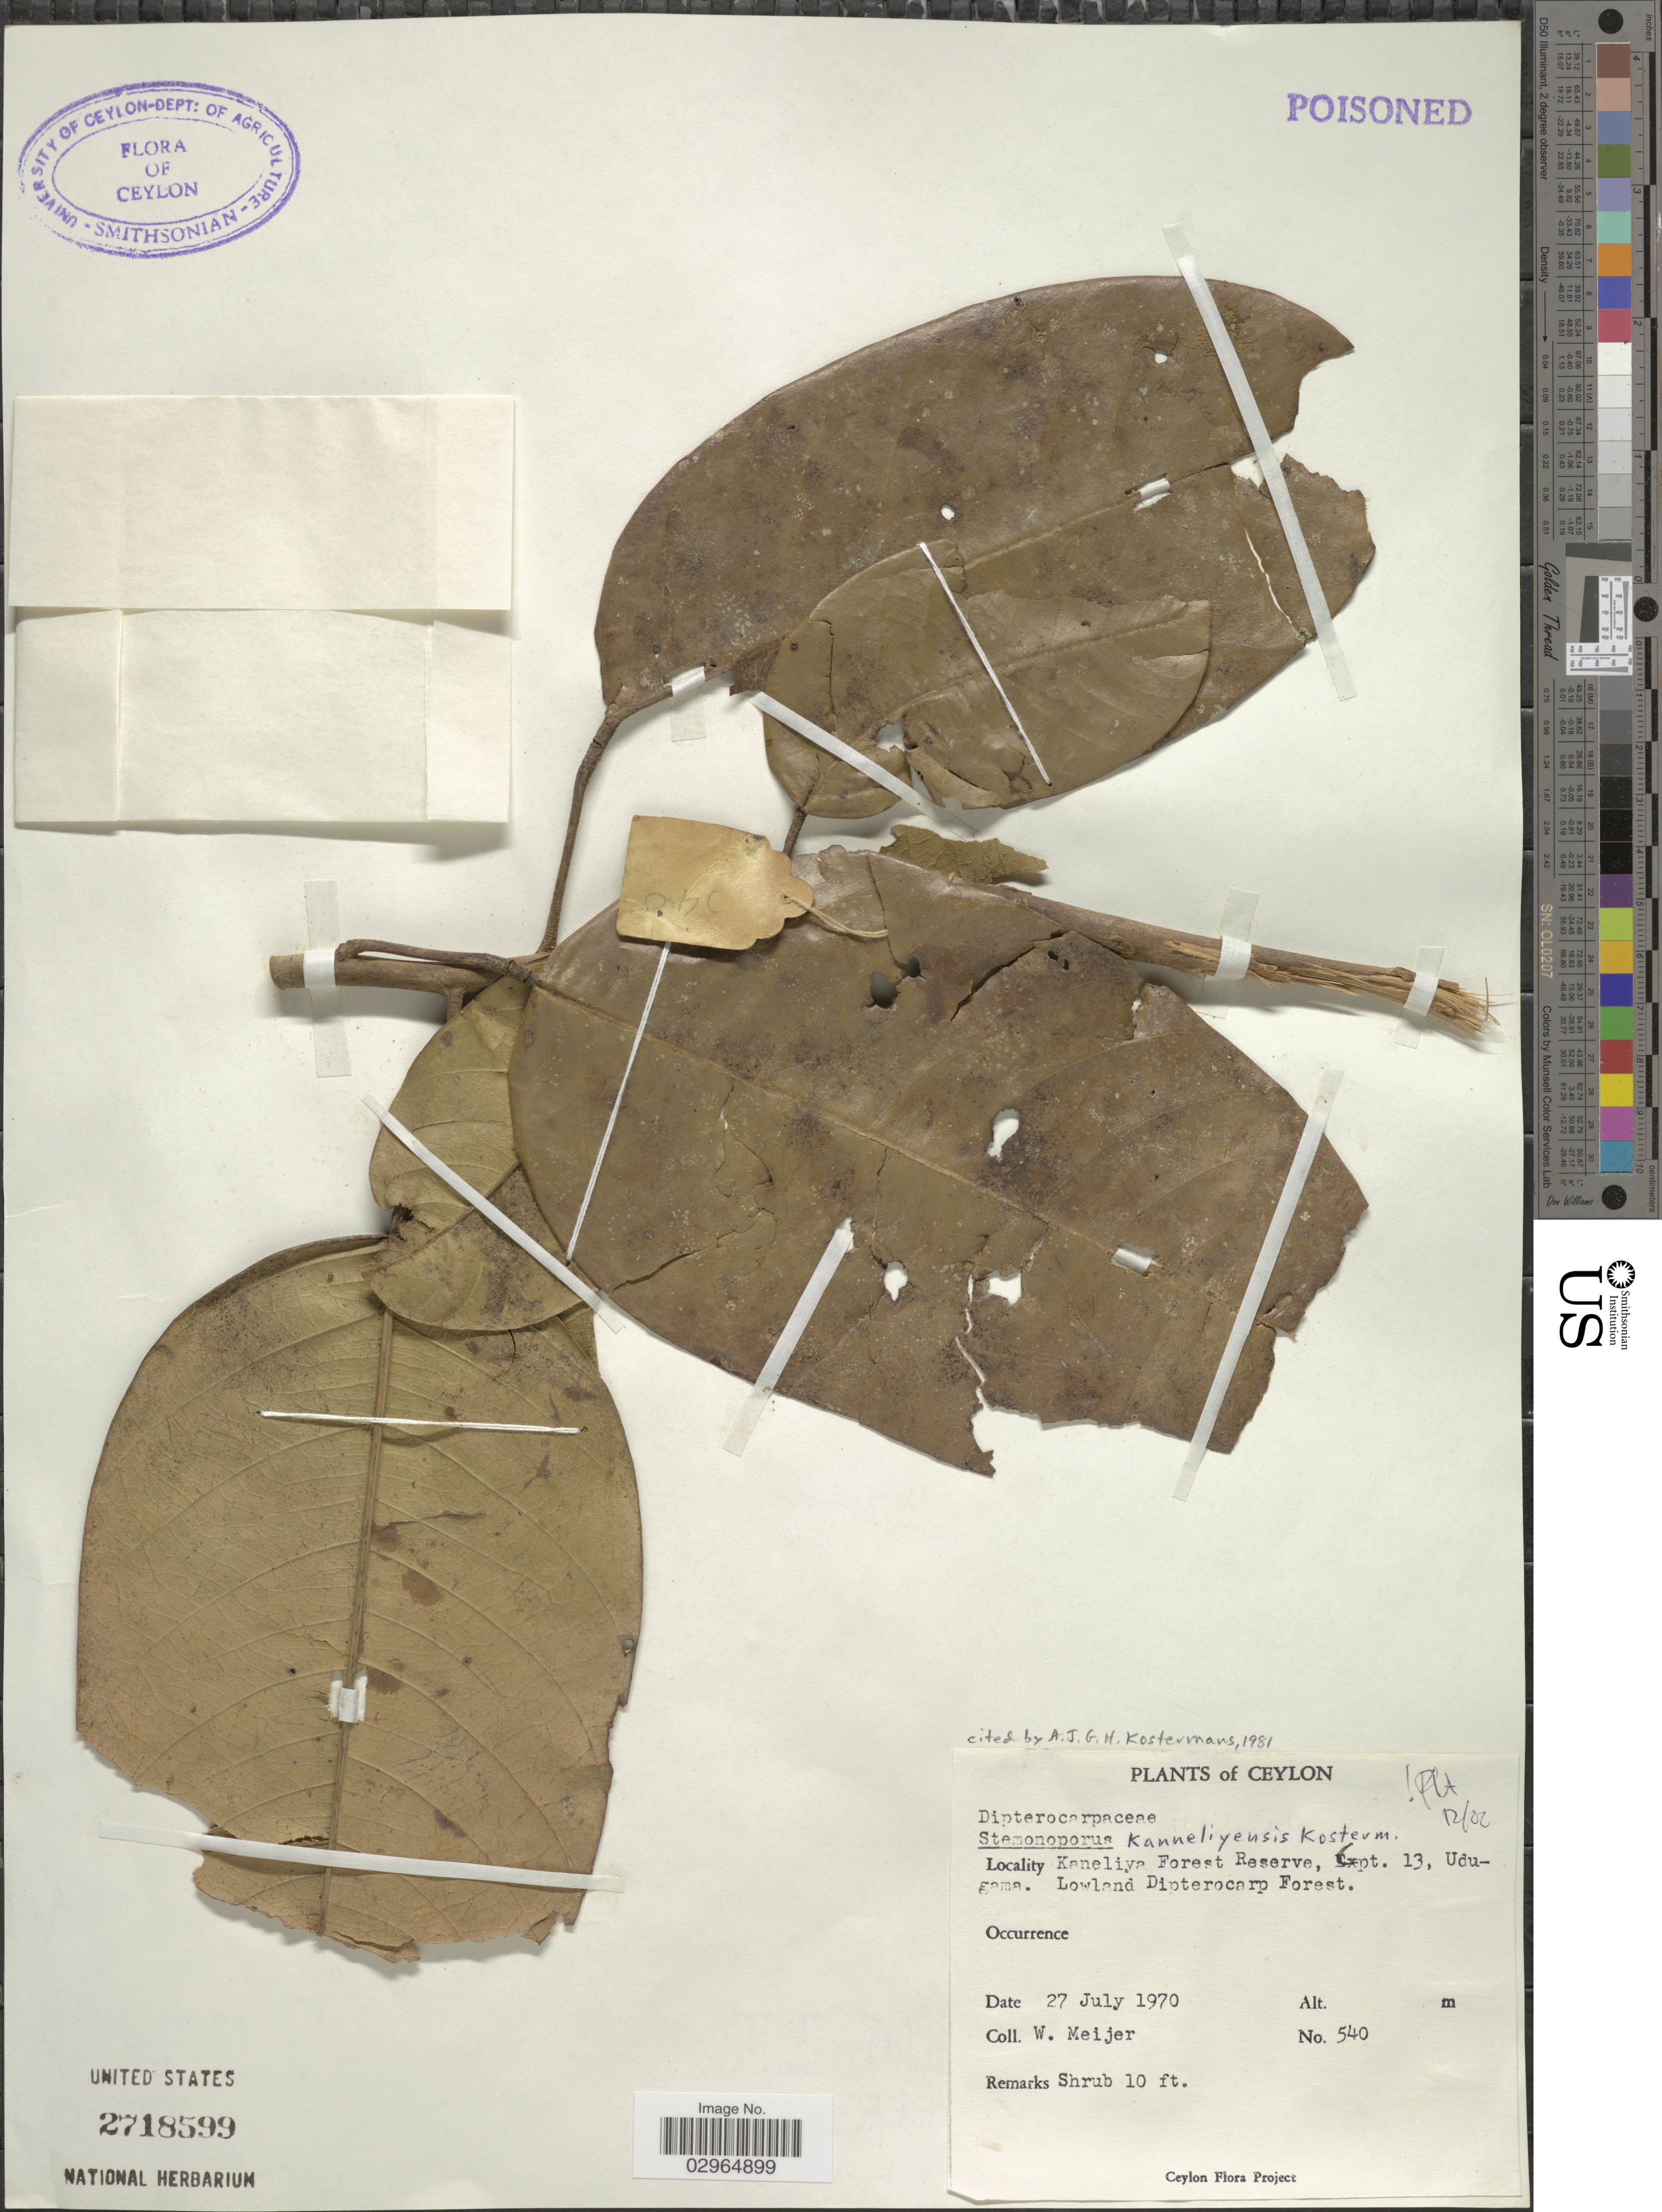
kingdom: Plantae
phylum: Tracheophyta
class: Magnoliopsida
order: Malvales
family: Dipterocarpaceae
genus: Stemonoporus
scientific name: Stemonoporus kanneliyensis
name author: Kosterm.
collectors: W. Meijer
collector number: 540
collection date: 1970-07-27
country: Sri Lanka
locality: Ceylon. Kenliya Forest Reserve. Expt. 13, Udugama.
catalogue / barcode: US 2718599